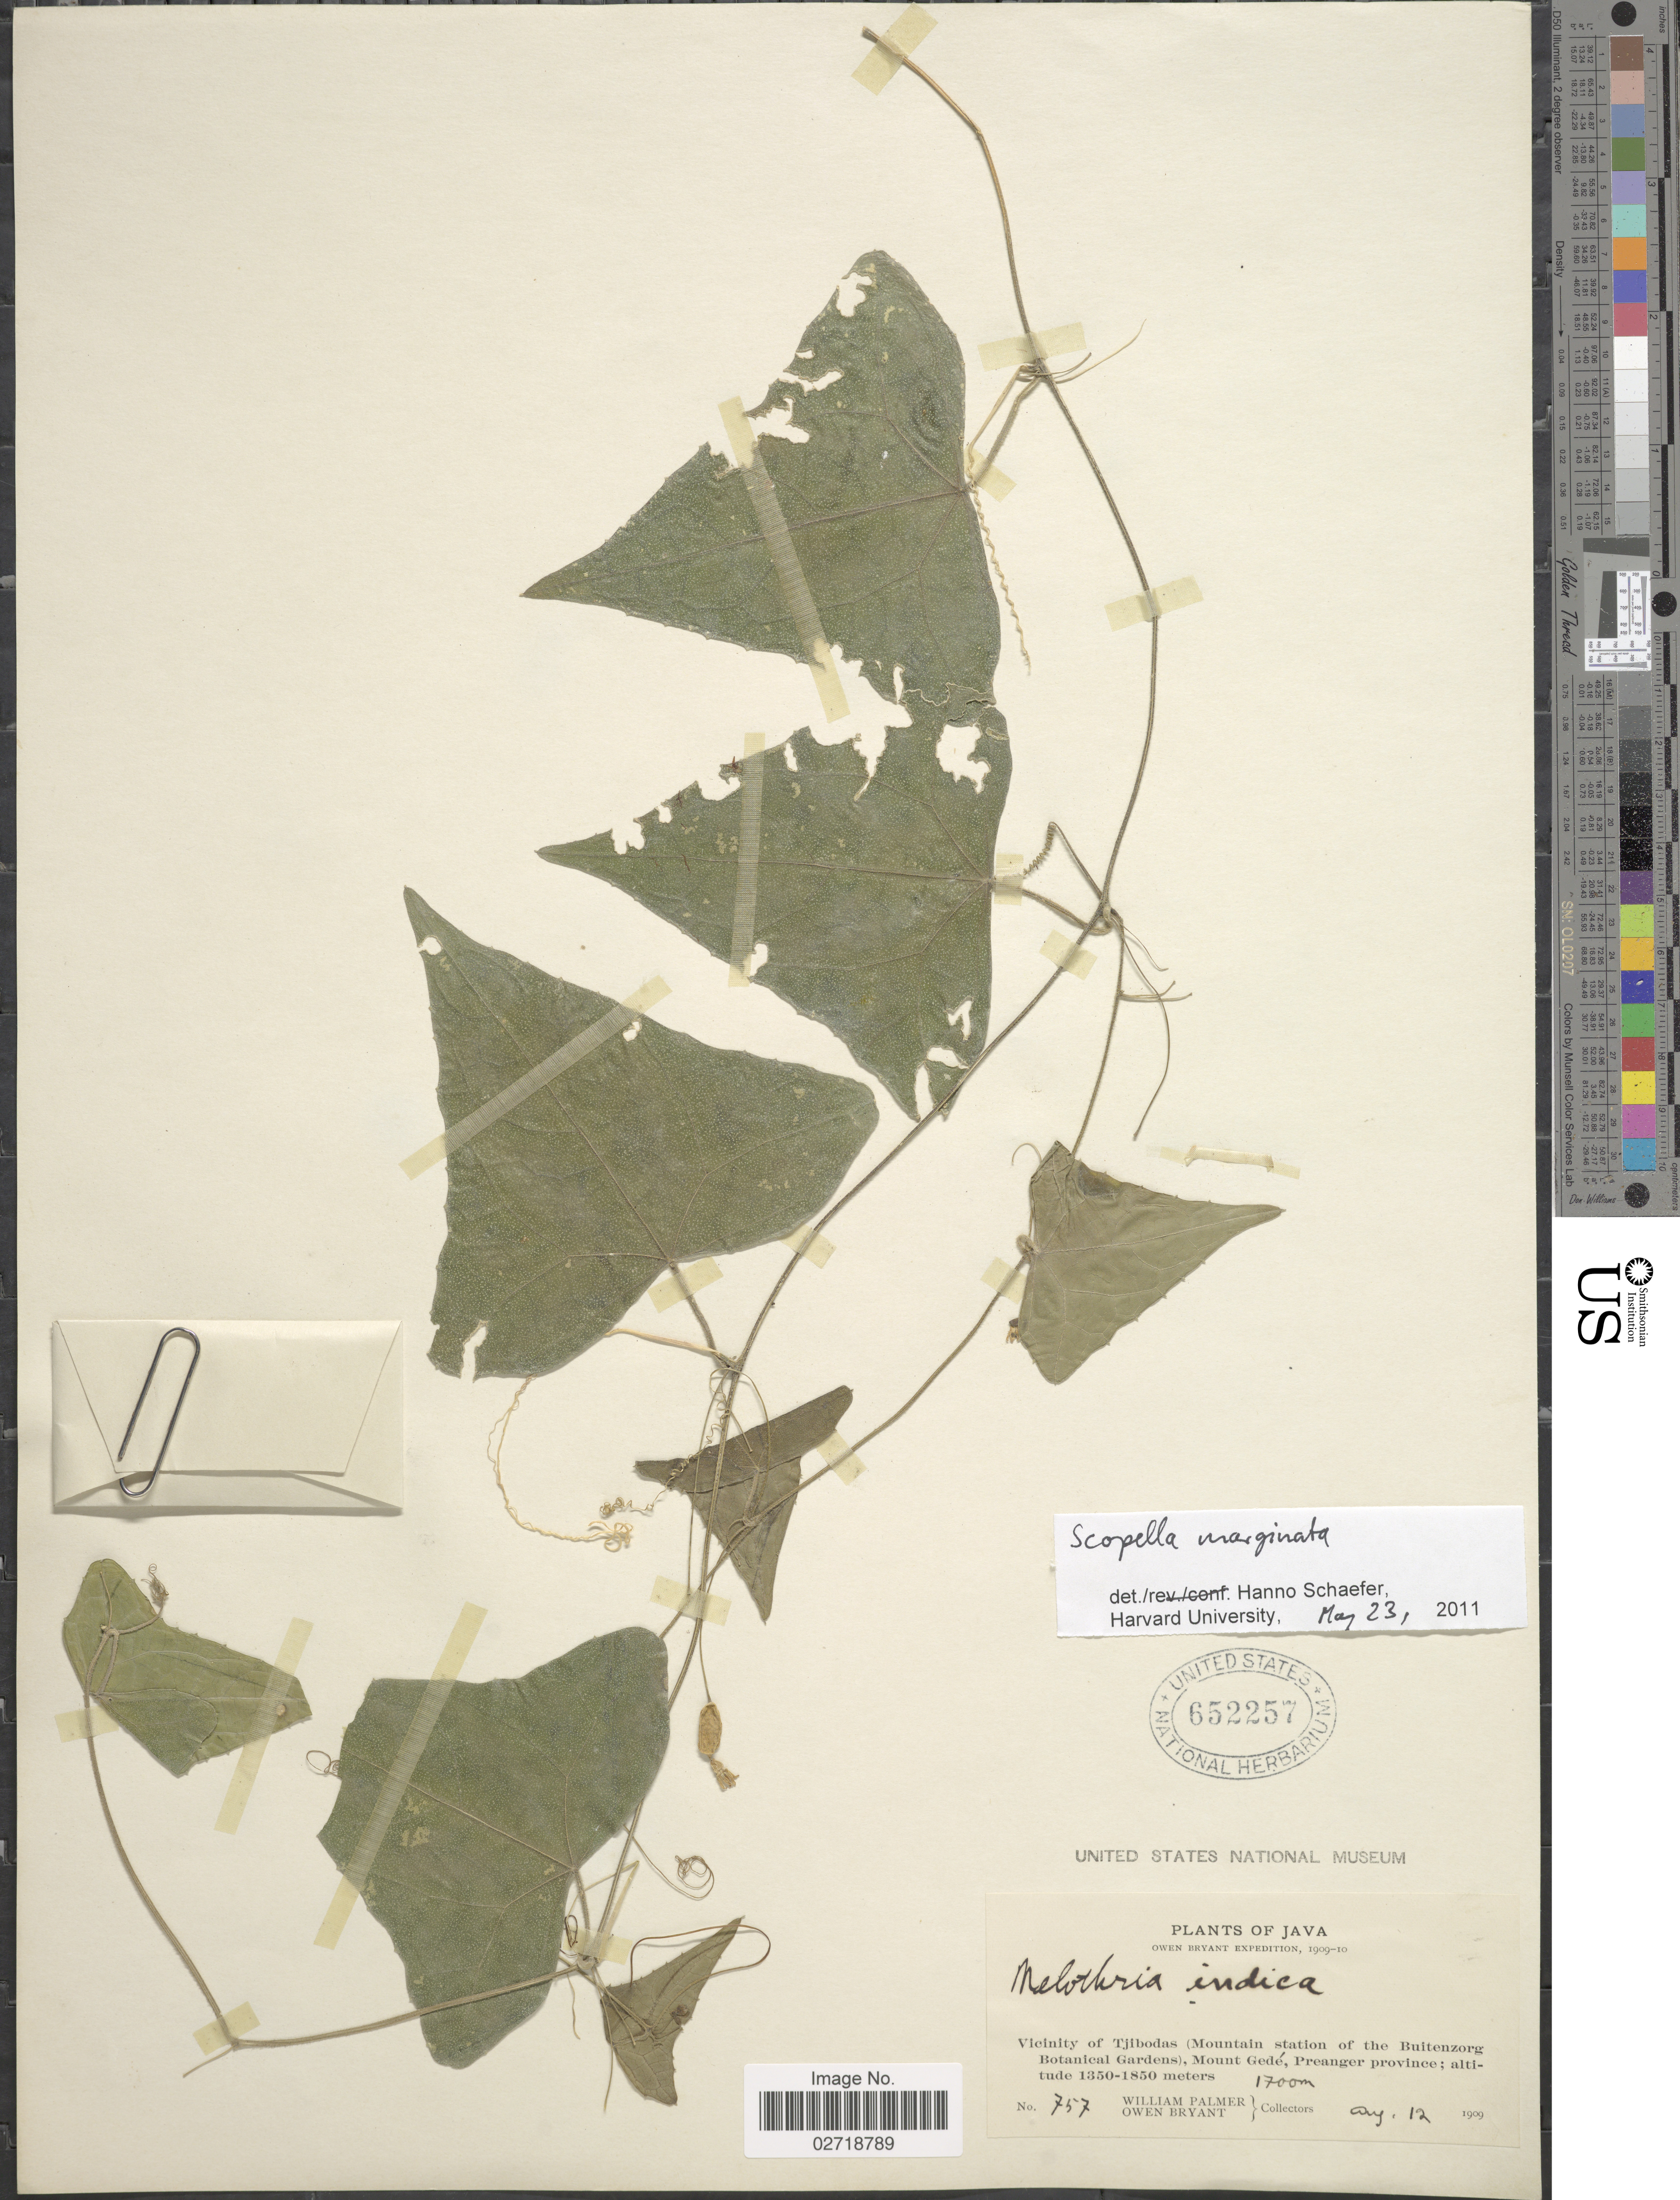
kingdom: Plantae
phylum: Tracheophyta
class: Magnoliopsida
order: Cucurbitales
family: Cucurbitaceae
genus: Scopellaria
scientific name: Scopellaria marginata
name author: (Blume) W.J. de Wilde & Duyfjes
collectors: W. Palmer & O. Bryant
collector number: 757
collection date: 1909-08-12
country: Indonesia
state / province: Java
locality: Vicinity of Tjibodas (Mountain station of the Buitenzorg Botanical Gardens), Mount Gede, Preanger province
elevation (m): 1700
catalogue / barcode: US 652257